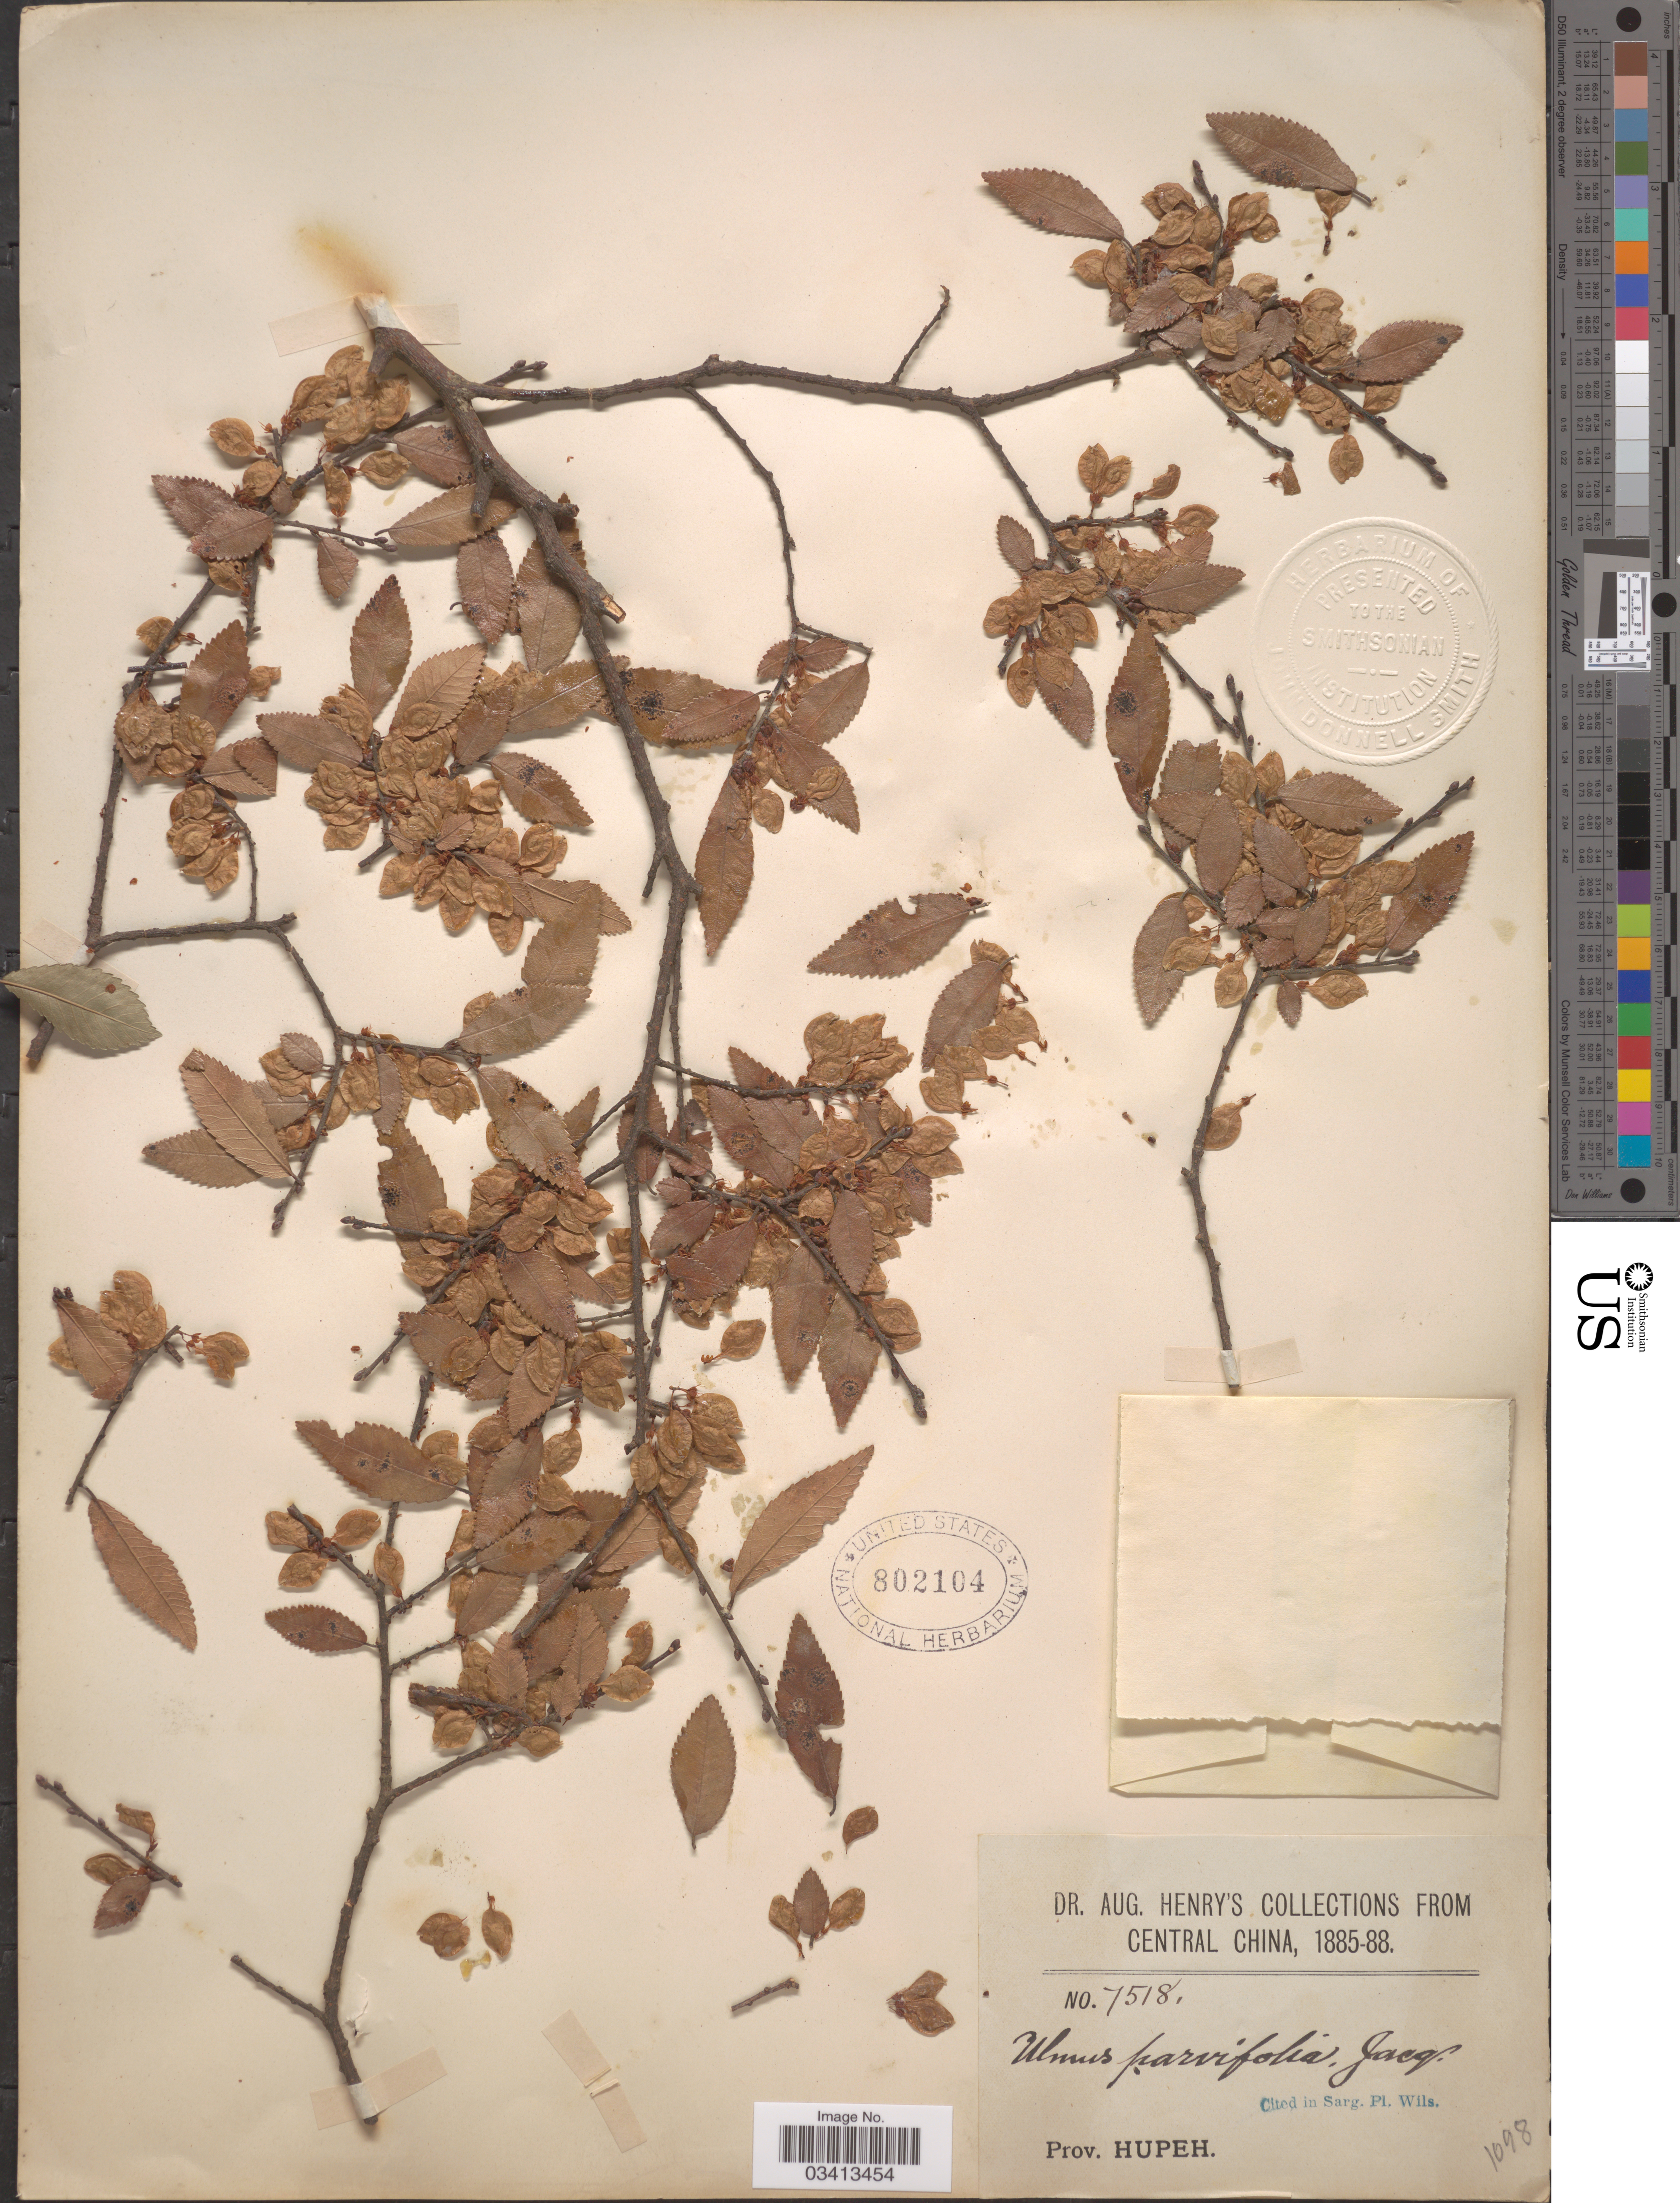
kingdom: Plantae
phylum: Tracheophyta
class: Magnoliopsida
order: Rosales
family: Ulmaceae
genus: Ulmus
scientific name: Ulmus parvifolia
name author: Jacq.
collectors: A. Henry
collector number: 7518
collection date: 1885/1888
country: China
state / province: Hubei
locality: Central China. Prov. Hupeh.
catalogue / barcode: US 802104